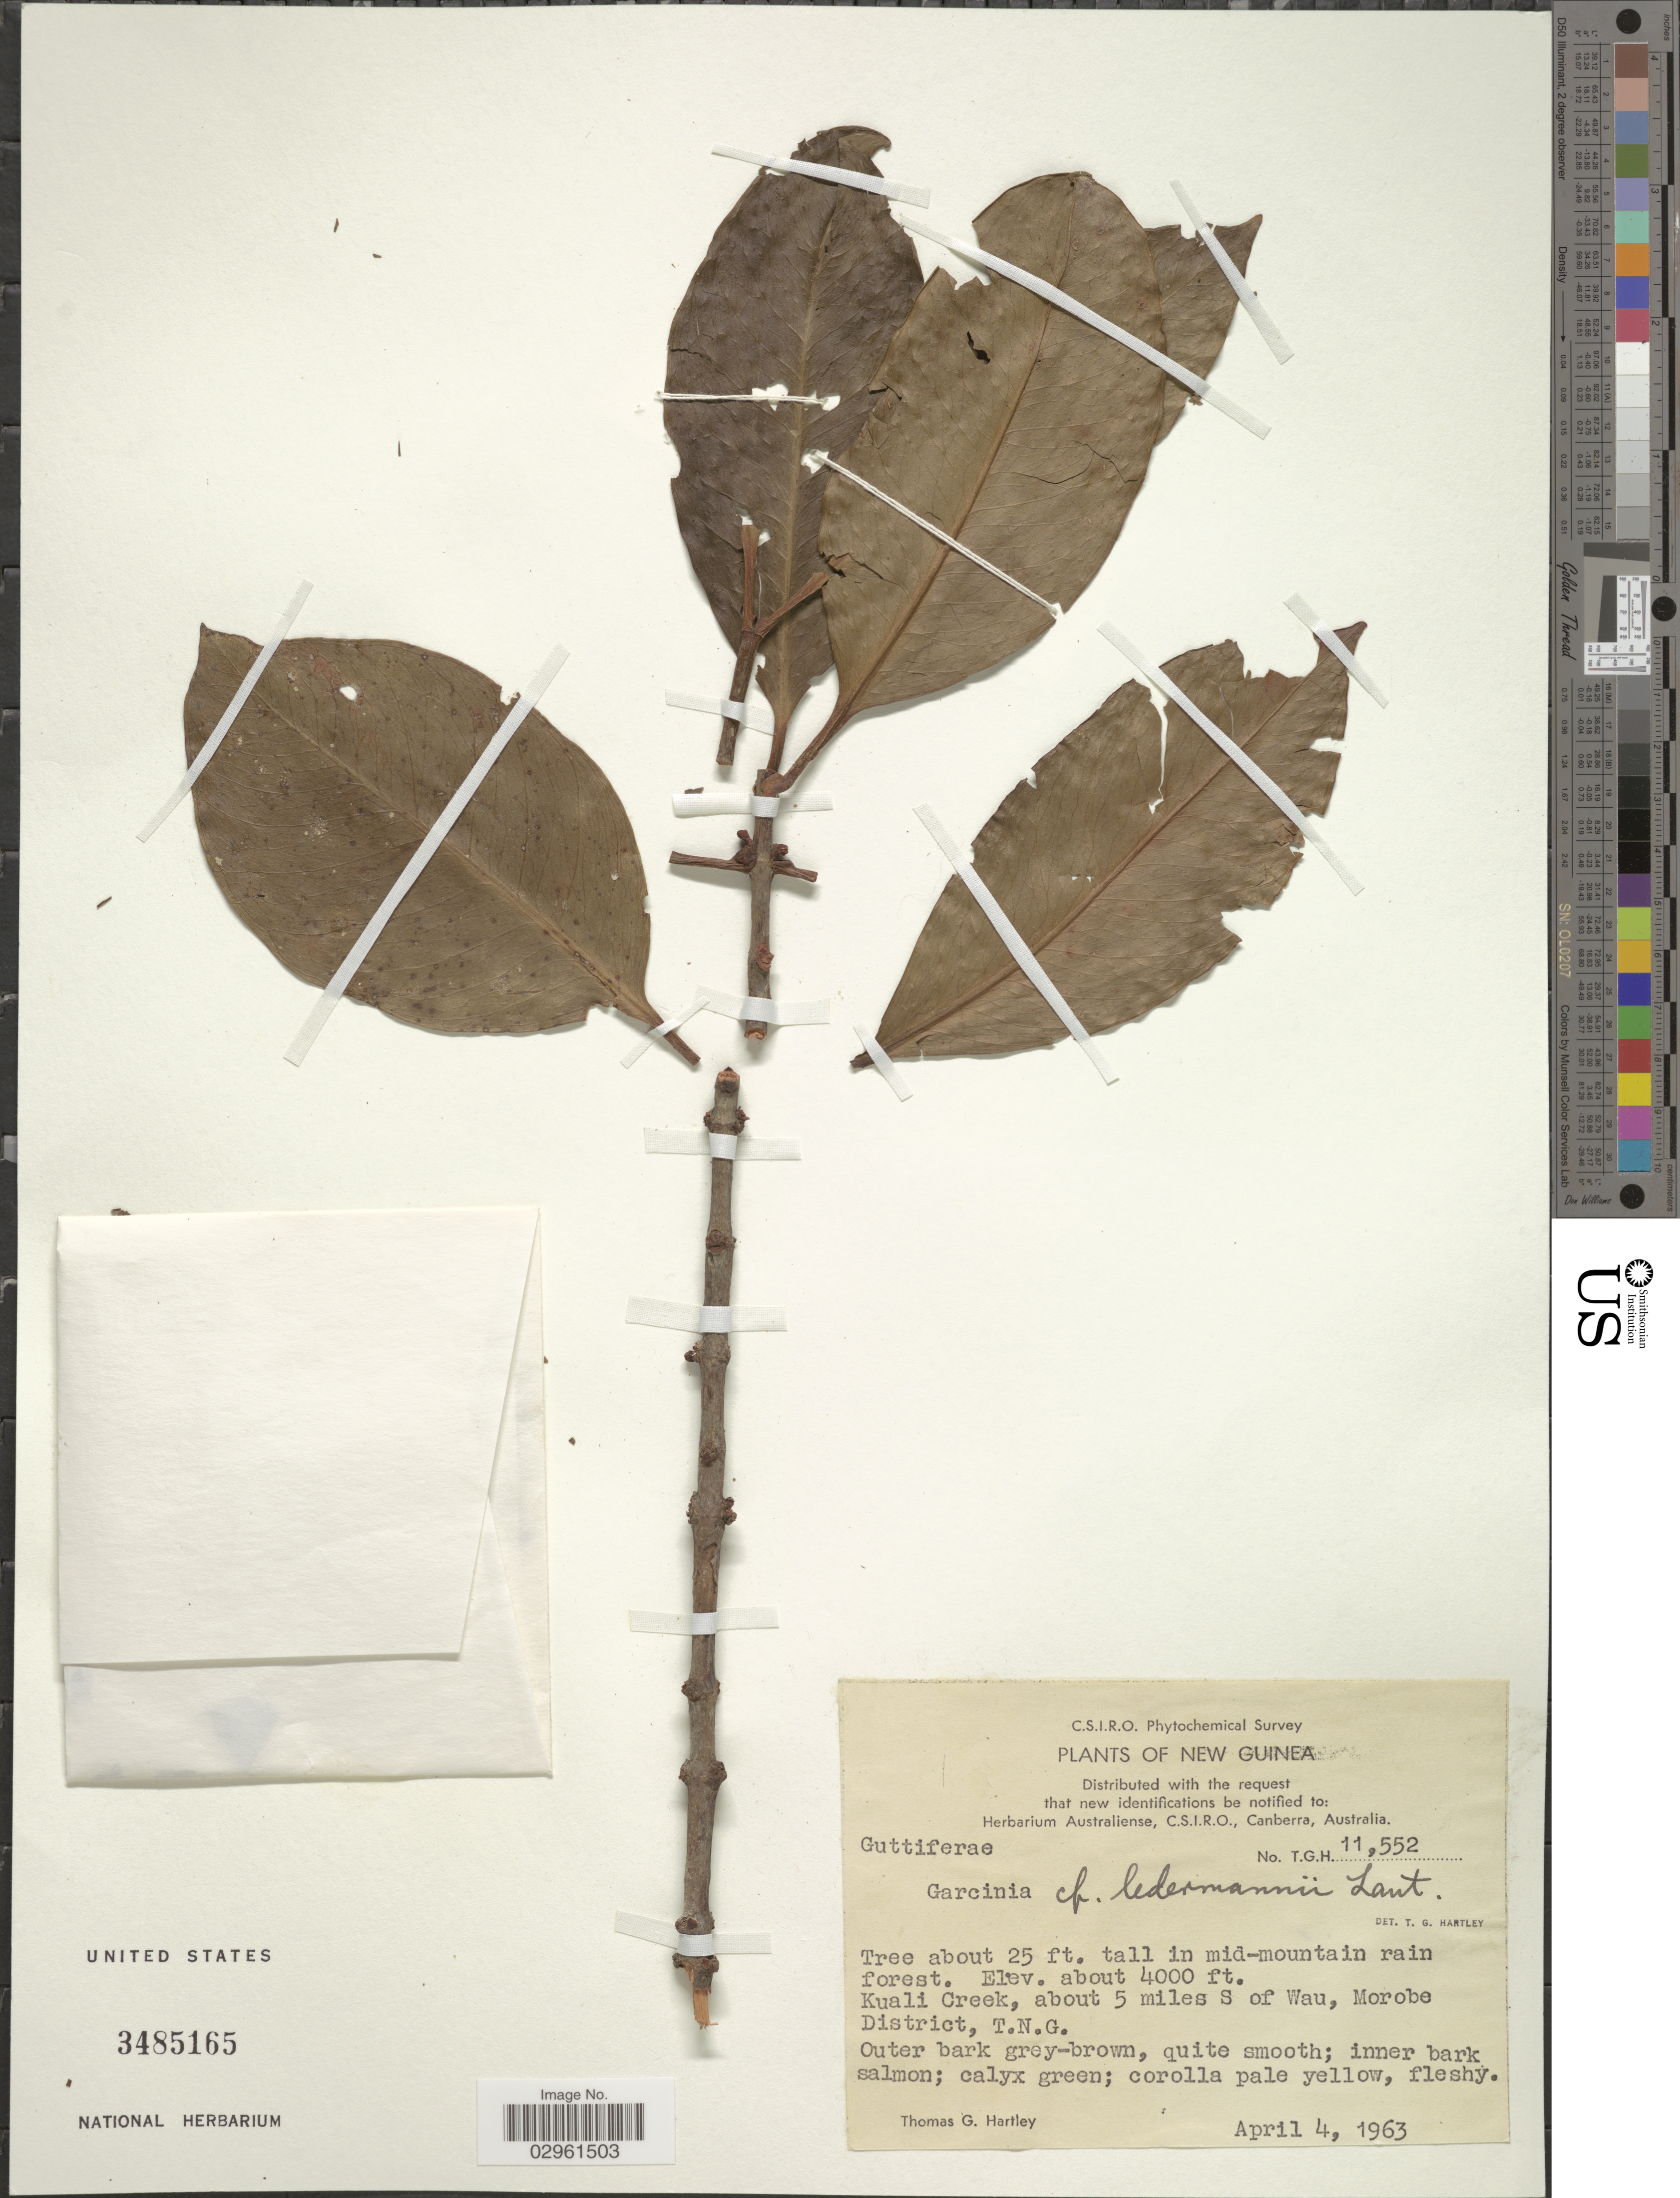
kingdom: Plantae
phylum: Tracheophyta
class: Magnoliopsida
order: Malpighiales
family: Clusiaceae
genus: Garcinia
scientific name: Garcinia ledermannii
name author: Lauterb.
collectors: T. G. Hartley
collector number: T.G.H.11552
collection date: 1963-04-04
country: Papua New Guinea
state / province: Morobe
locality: New Guinea, Kuali Creek, about 5 miles S of Wau, Morobe District, T.N.G.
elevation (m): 1219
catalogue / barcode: US 3485165